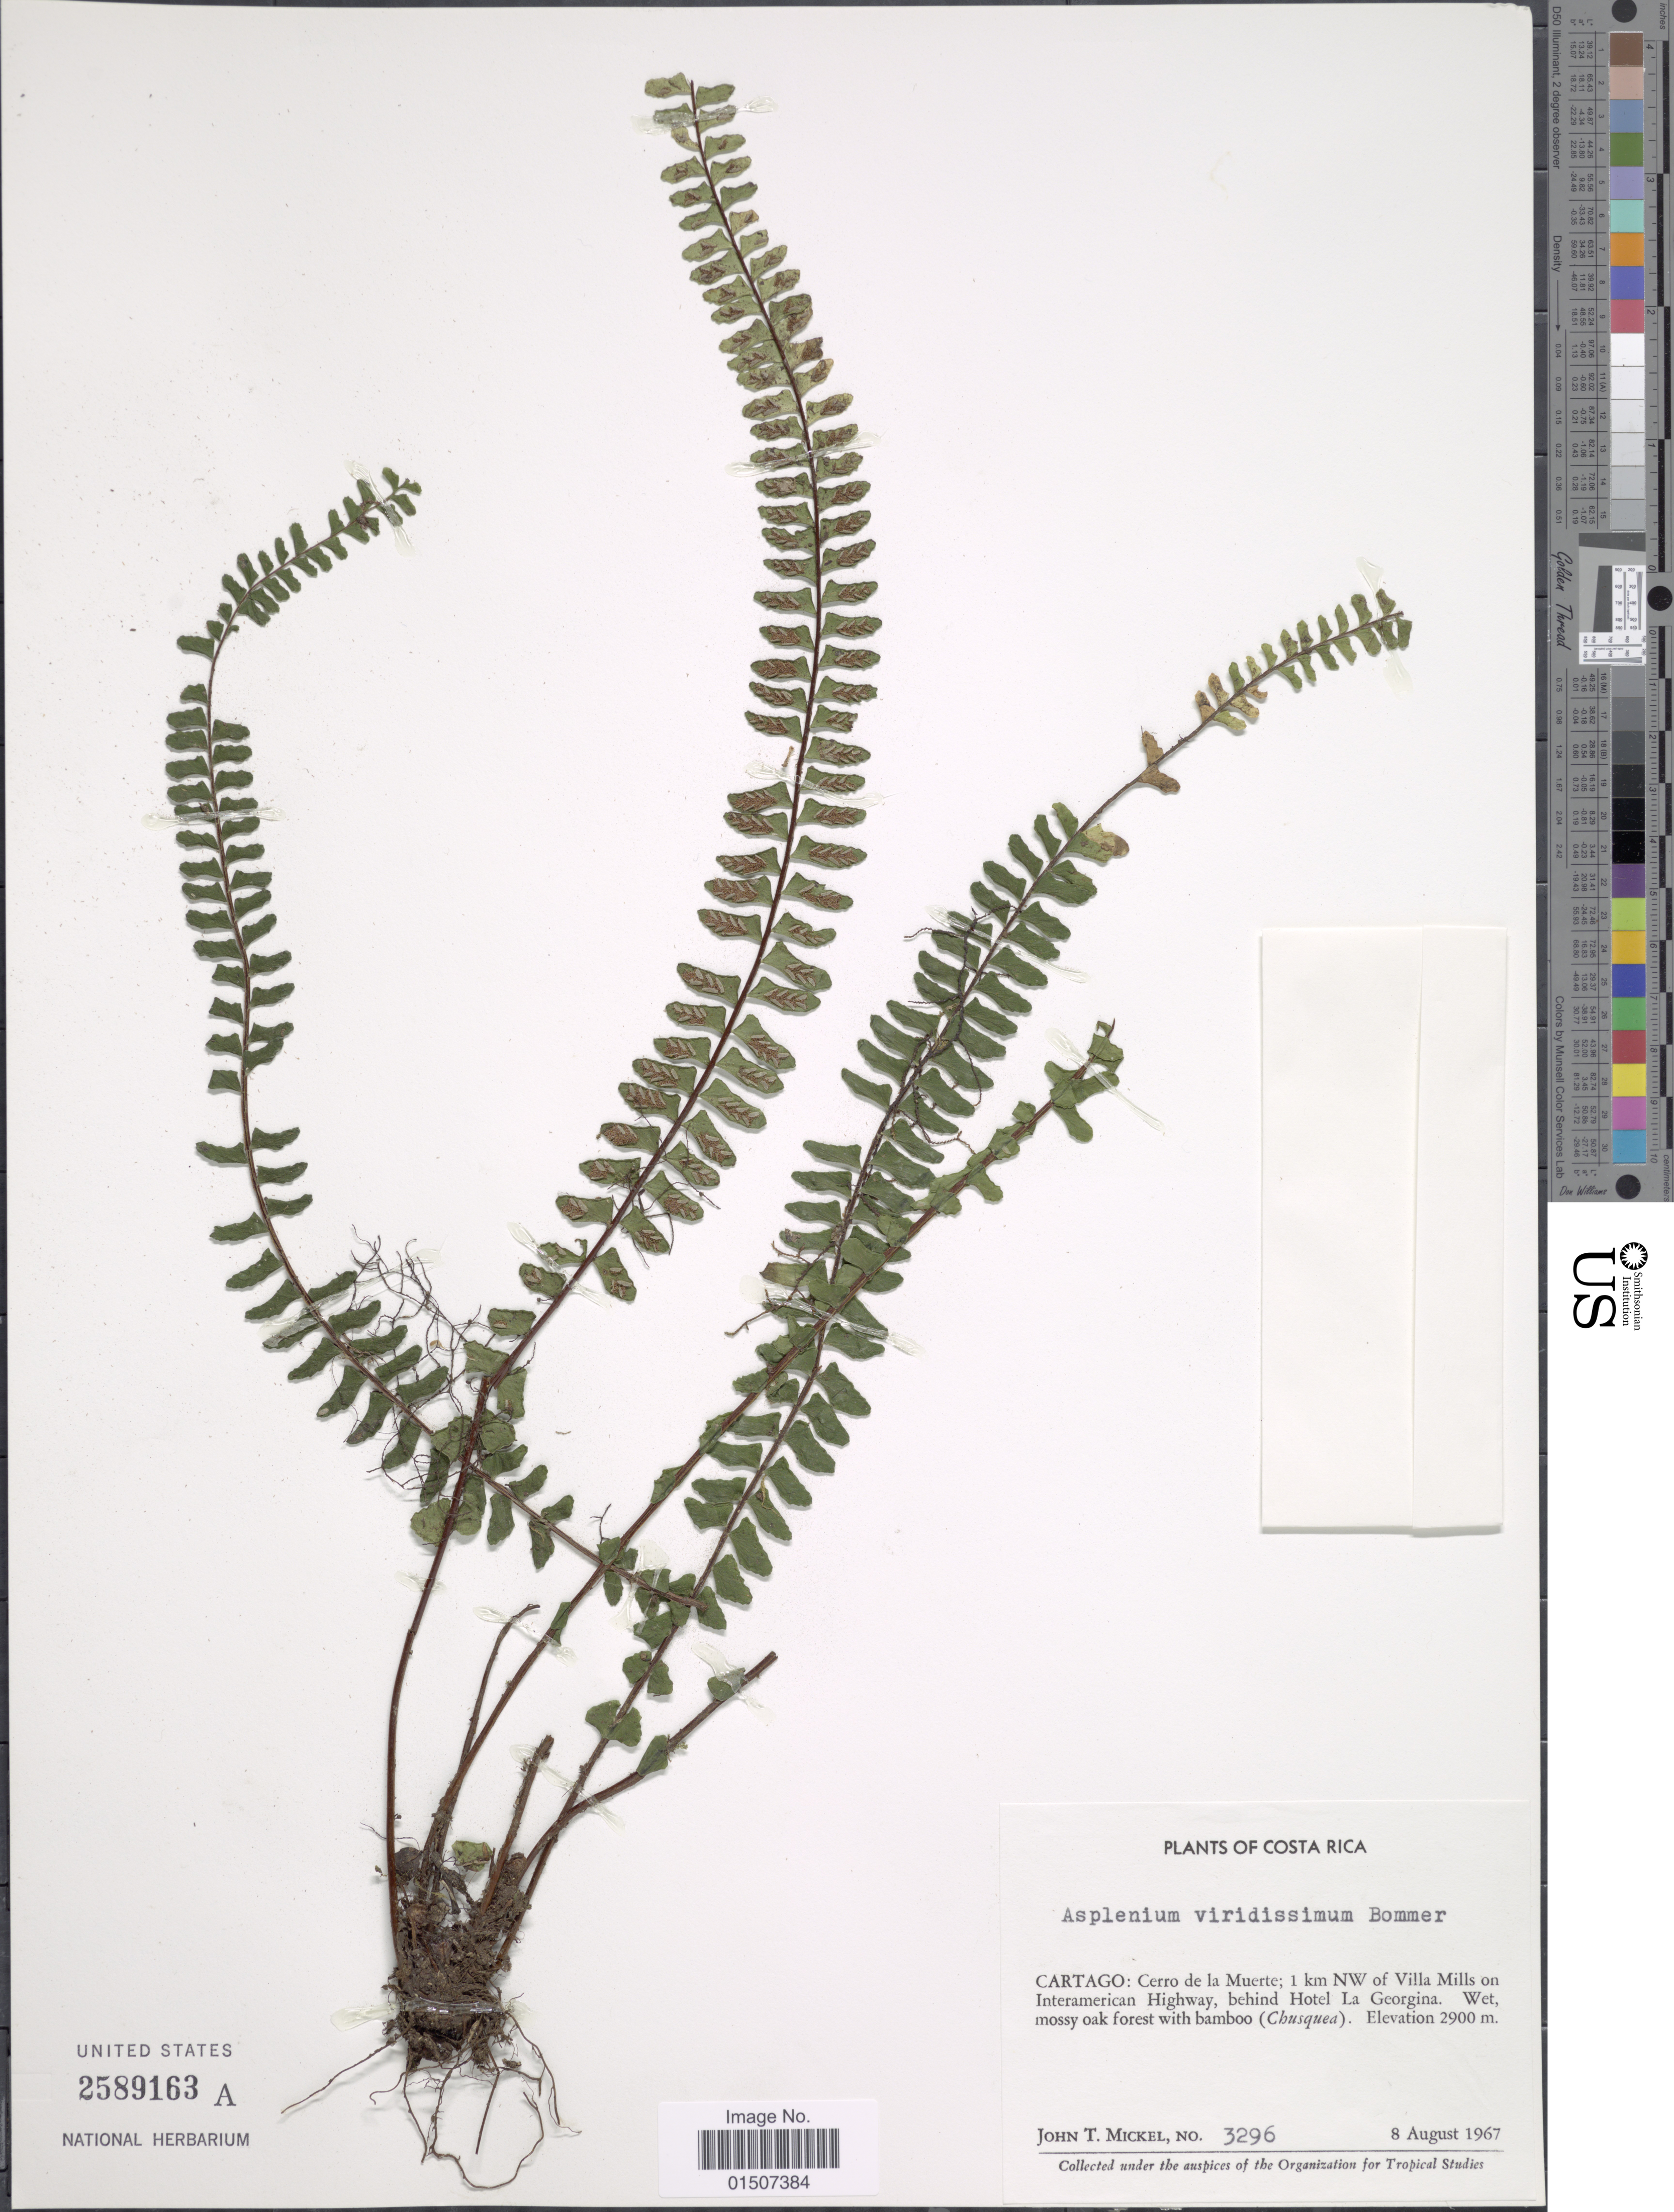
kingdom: Plantae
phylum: Tracheophyta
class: Polypodiopsida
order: Polypodiales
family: Aspleniaceae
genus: Asplenium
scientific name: Asplenium polyphyllum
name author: Bertol.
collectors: J. T. Mickel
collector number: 3296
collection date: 1967-08-08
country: Costa Rica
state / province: Cartago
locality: Cerro de la Muerte; 1 km NW of villa Mills on Interamerican Highway, behind Hotel La Georgina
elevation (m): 2900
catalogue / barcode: US 2589163A